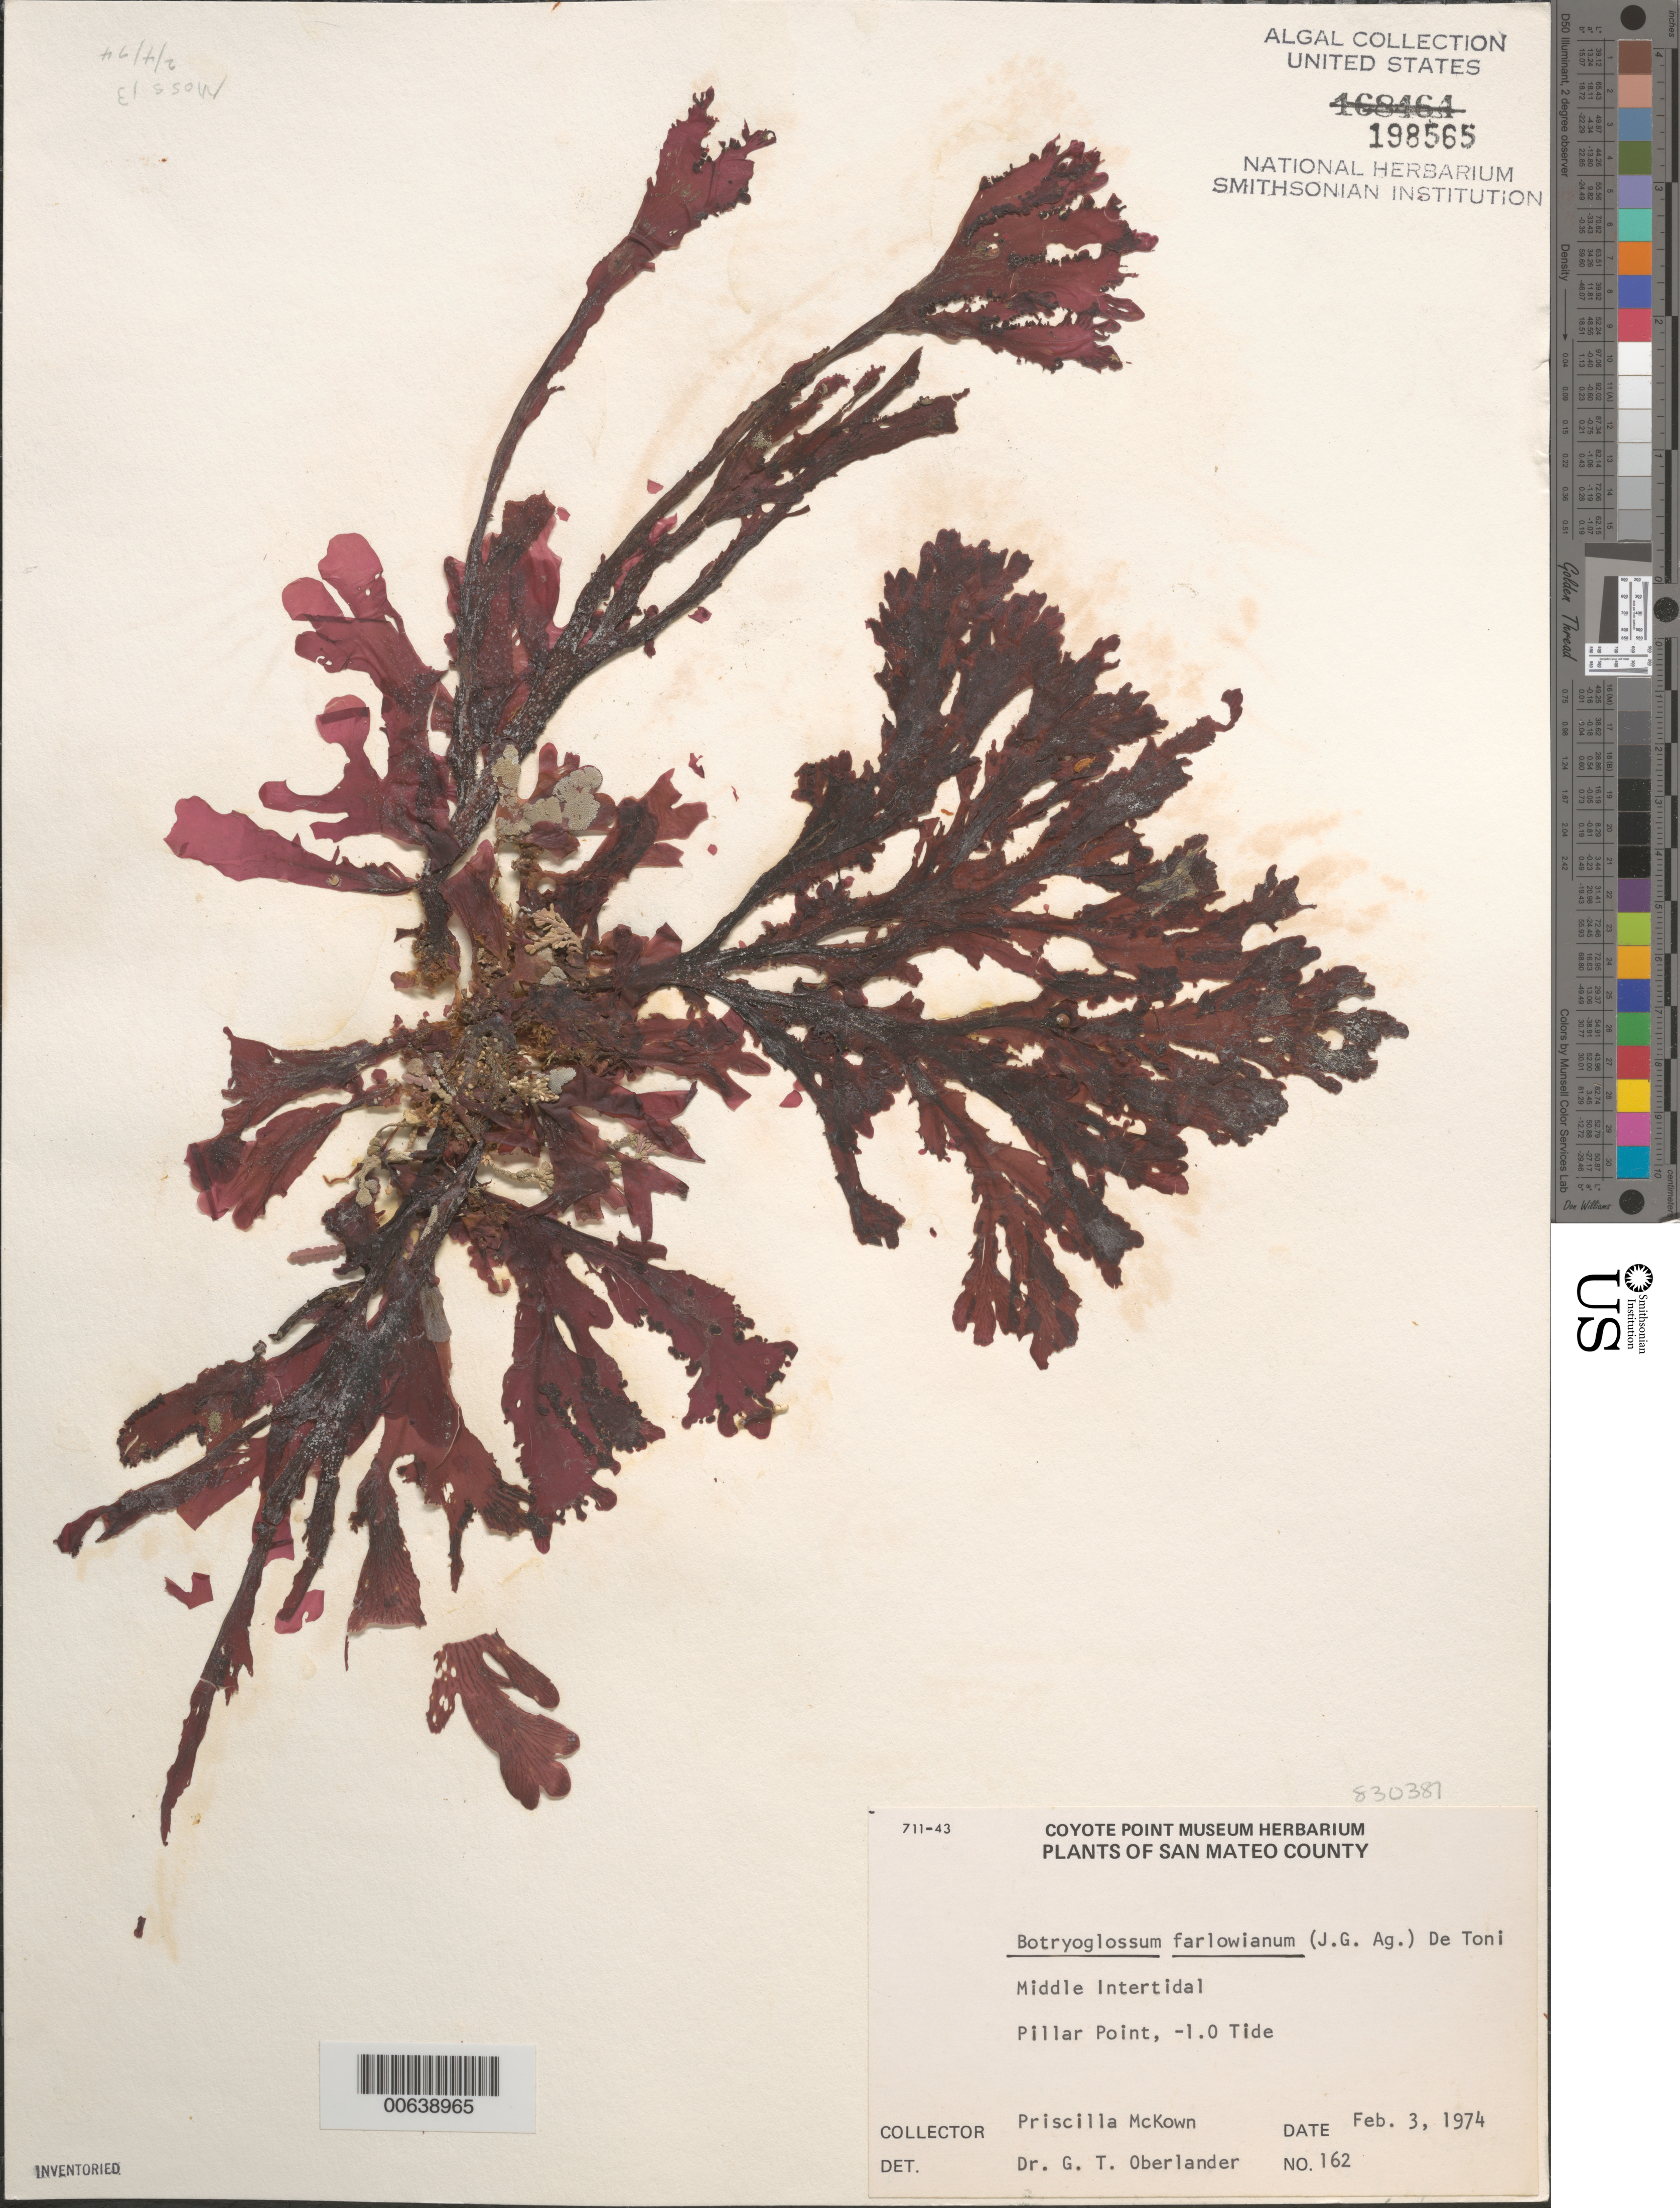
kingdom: Plantae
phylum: Rhodophyta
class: Florideophyceae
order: Ceramiales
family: Delesseriaceae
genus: Botryoglossum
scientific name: Botryoglossum farlowianum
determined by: Oberlander, G. T.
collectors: P. McKown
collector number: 162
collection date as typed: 03 Feb 1974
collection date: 1974-02-03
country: United States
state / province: California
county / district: San Mateo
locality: Pillar Point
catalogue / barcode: US 198565